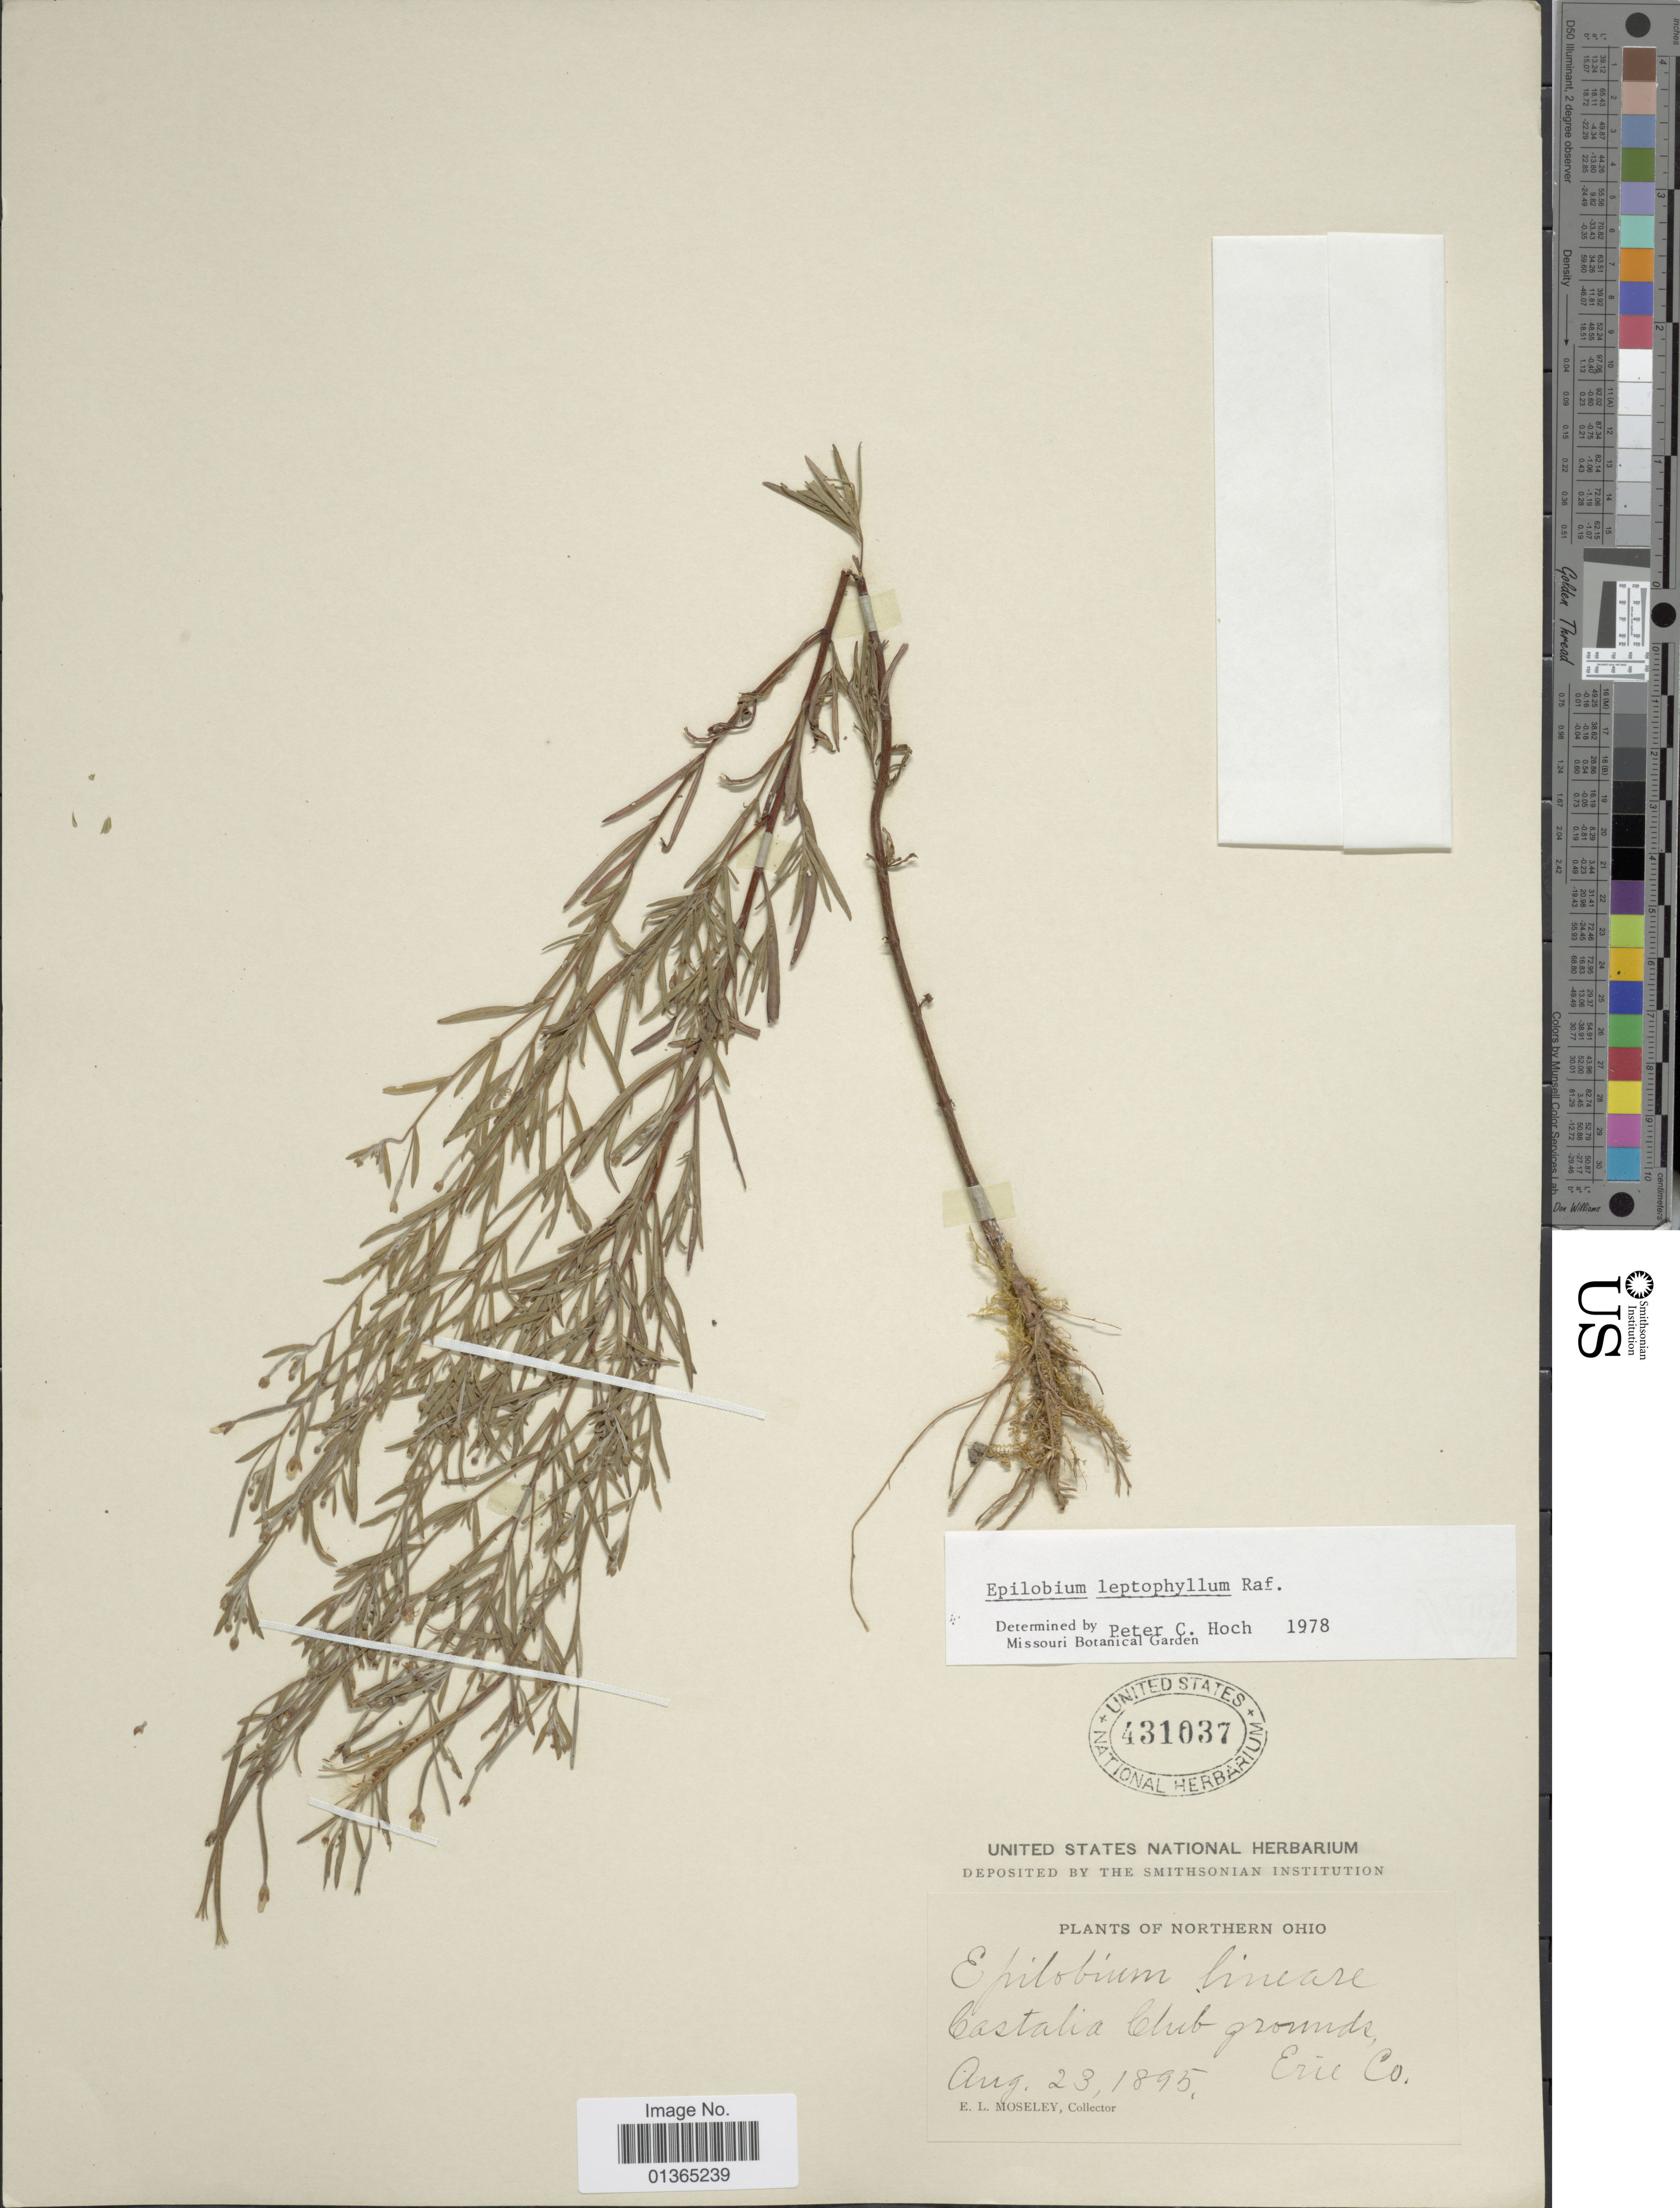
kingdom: Plantae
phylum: Tracheophyta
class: Magnoliopsida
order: Myrtales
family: Onagraceae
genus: Epilobium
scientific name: Epilobium leptophyllum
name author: Raf.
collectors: E. Moseley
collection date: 1895-08-23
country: United States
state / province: Ohio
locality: Northern Ohio. Castalia Club grounds, Erie Co.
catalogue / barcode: US 431037